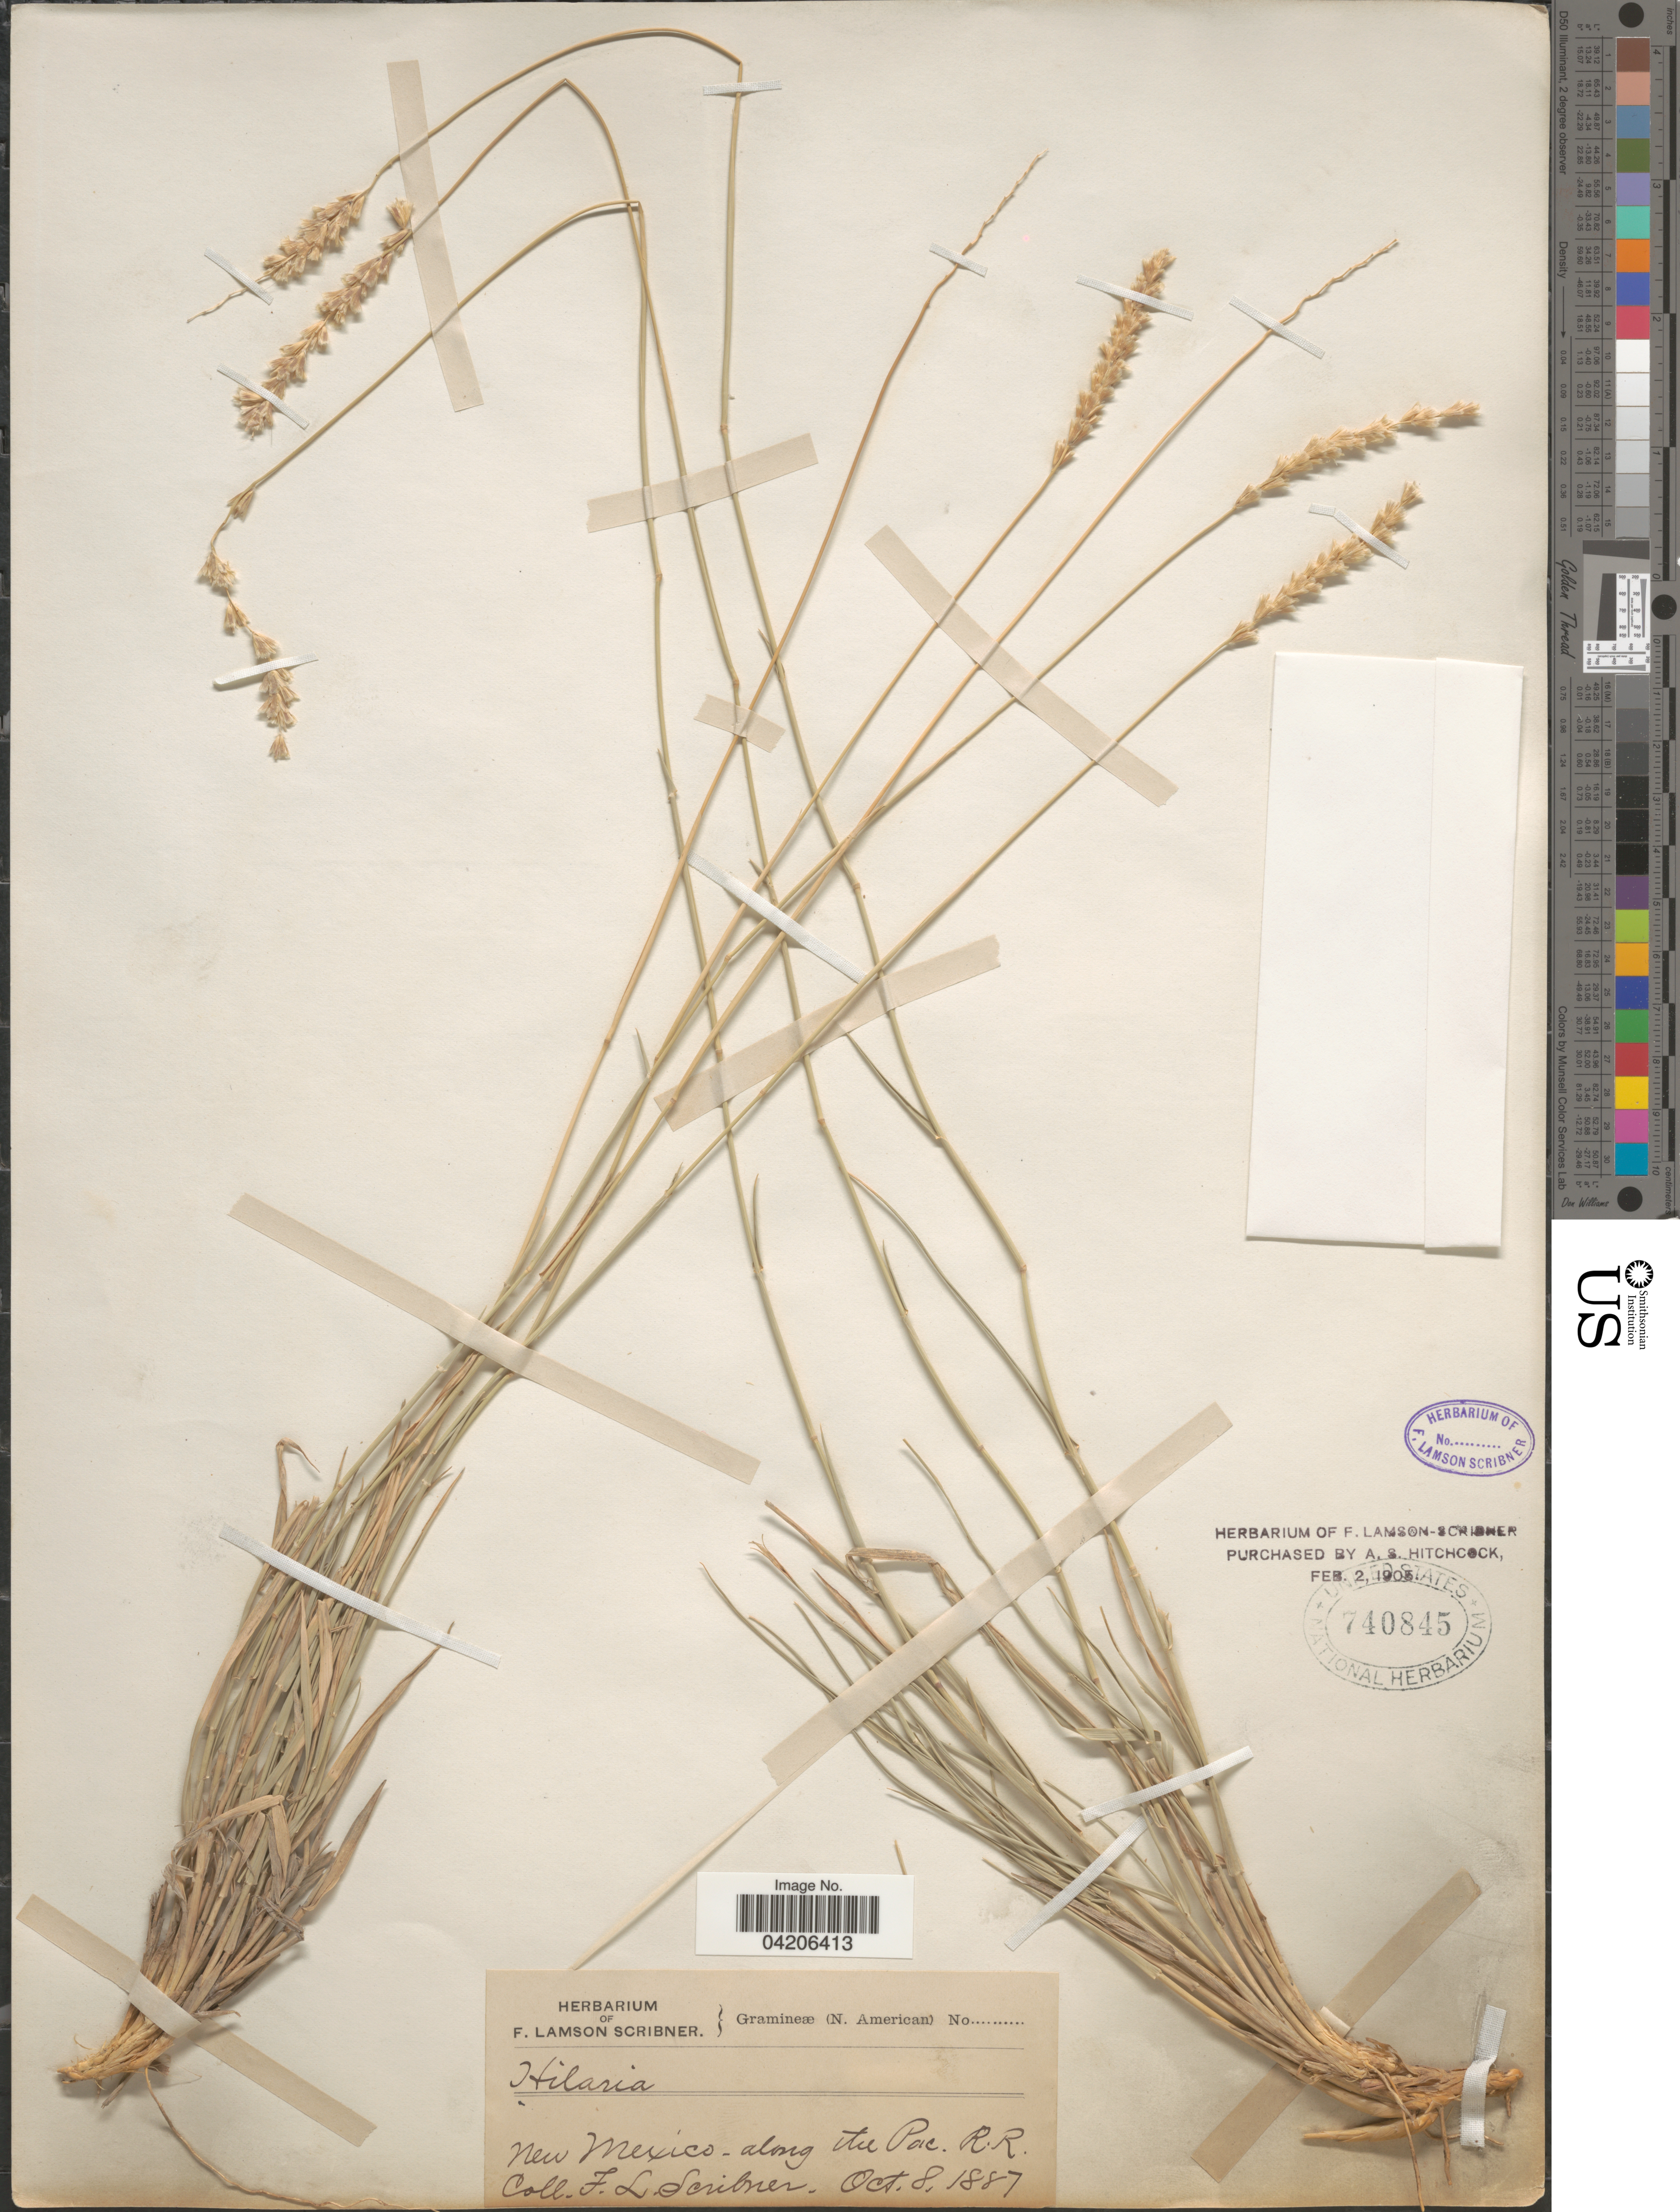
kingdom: Plantae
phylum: Tracheophyta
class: Liliopsida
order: Poales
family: Poaceae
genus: Hilaria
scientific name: Hilaria sp.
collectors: F. Scribner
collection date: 1887-10-08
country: United States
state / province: New Mexico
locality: Along the Pac. R.R.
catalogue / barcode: US 740845